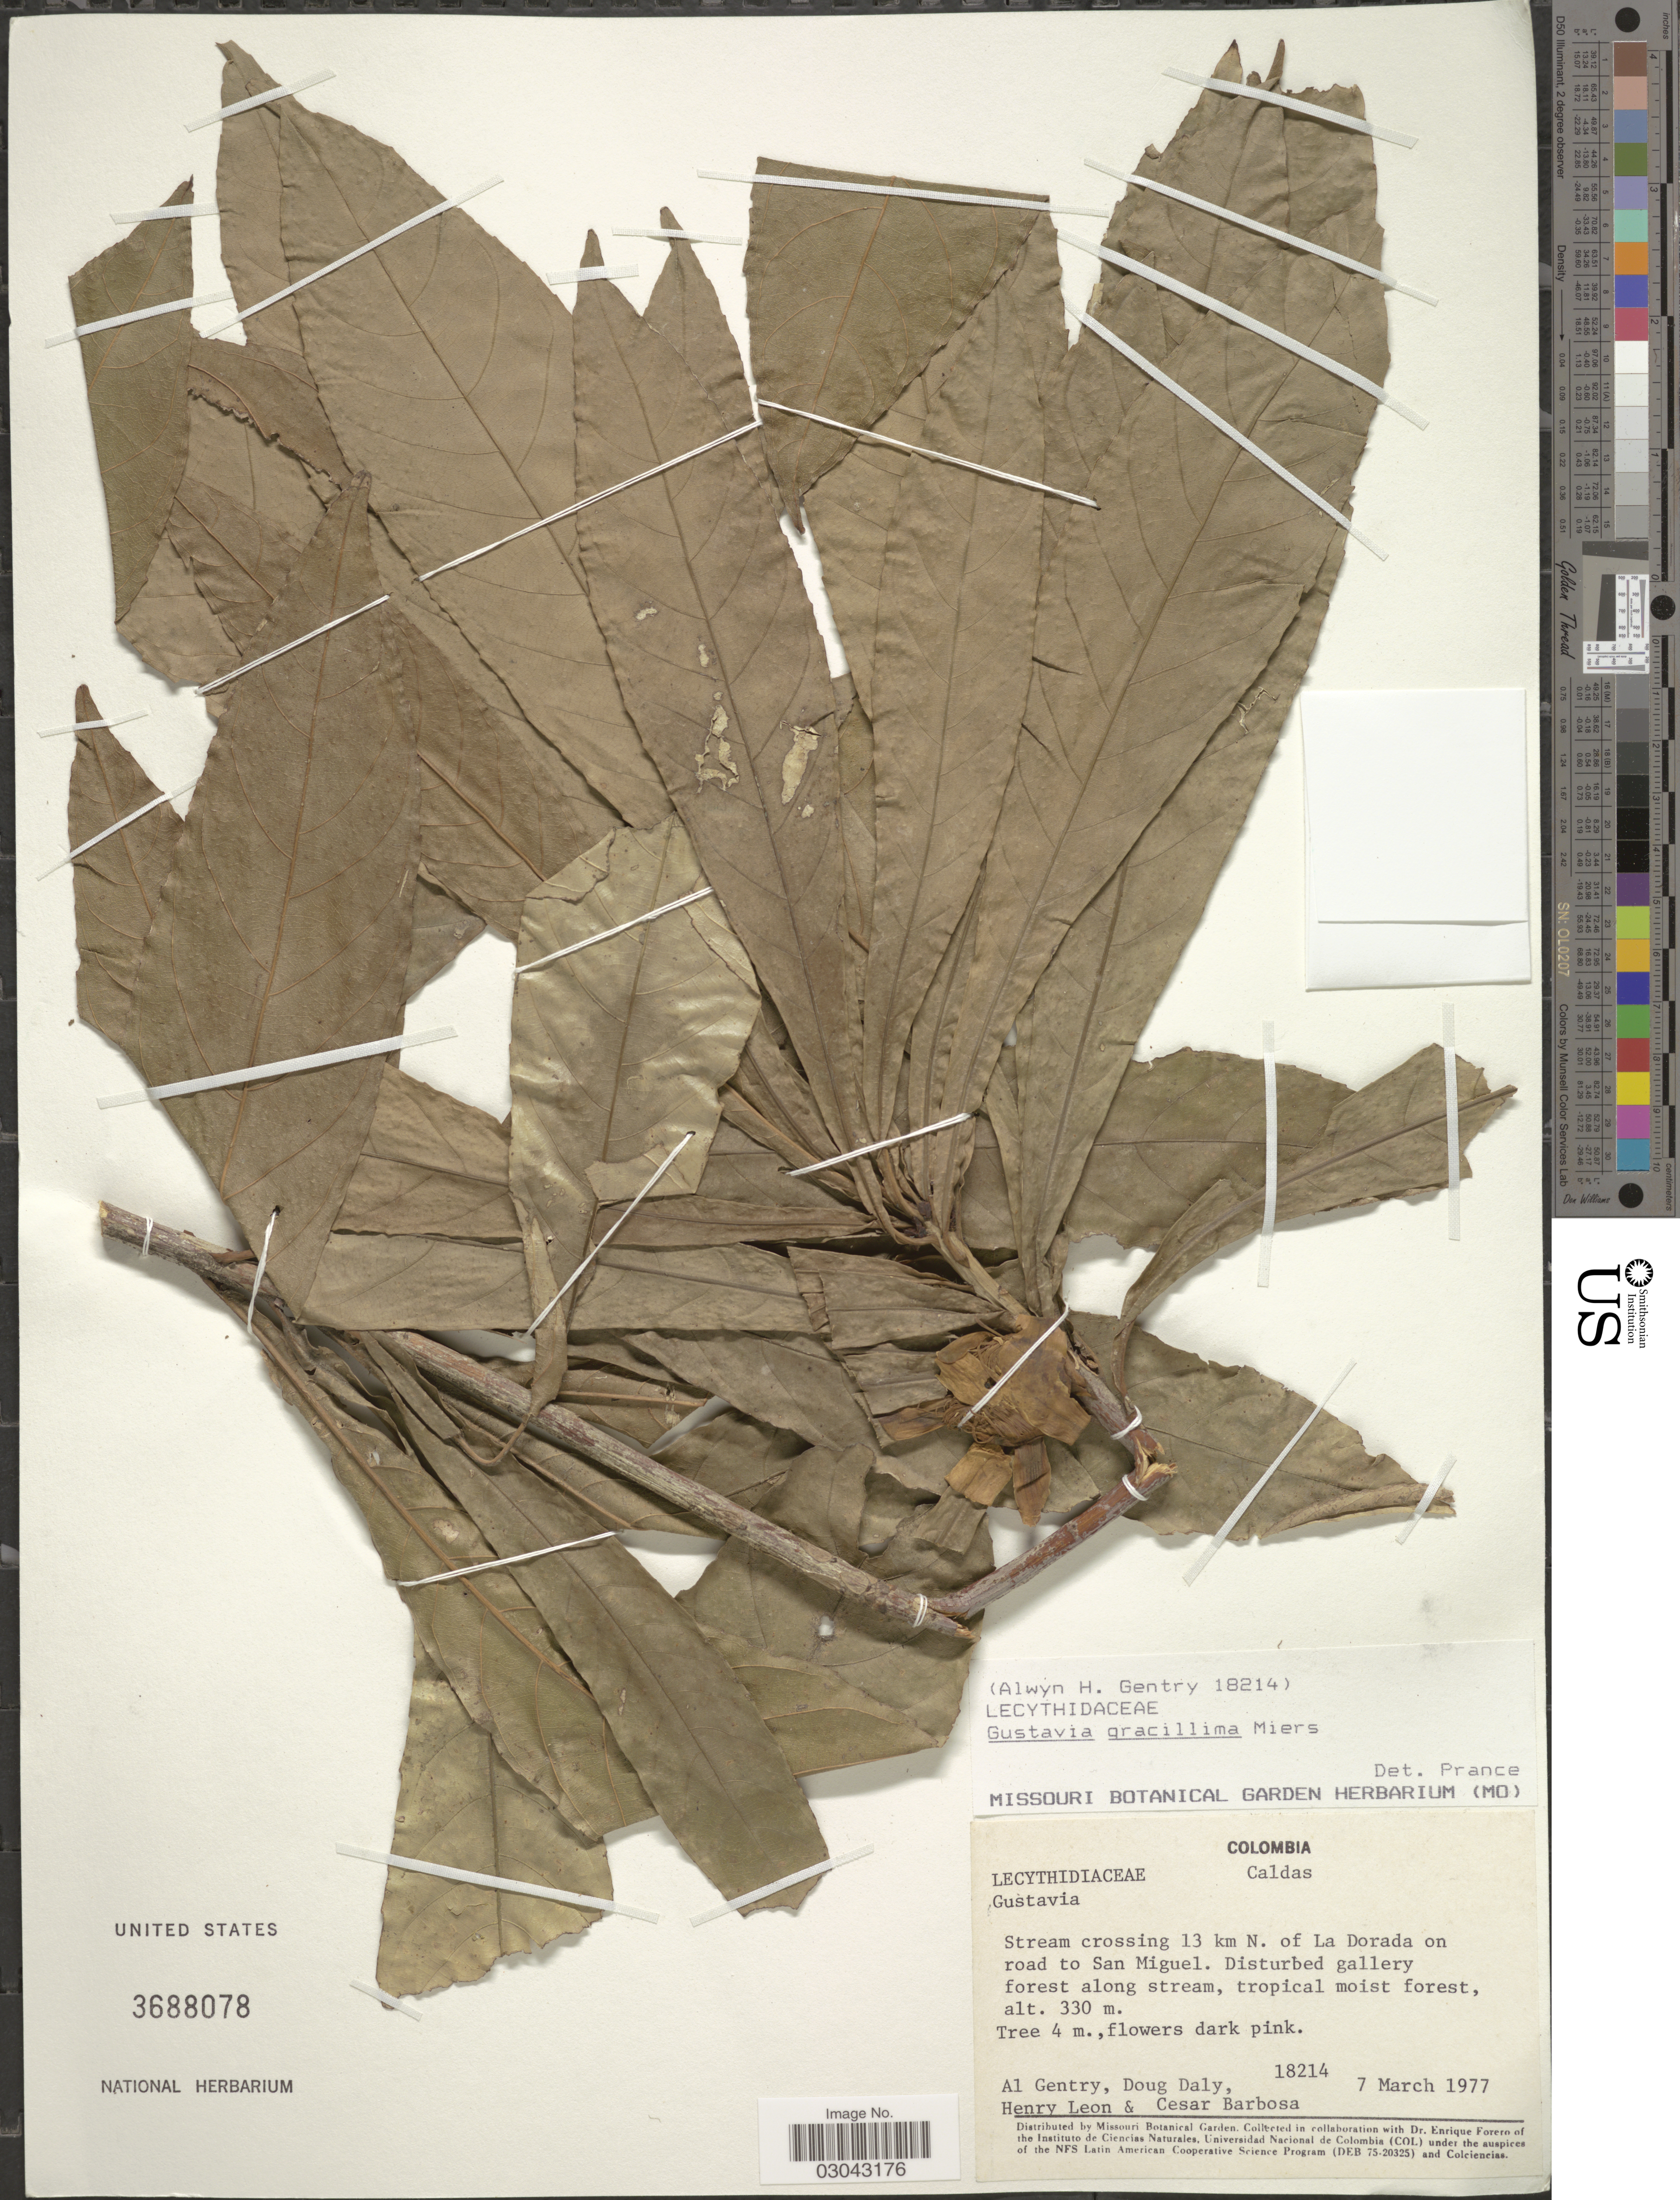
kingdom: Plantae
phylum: Tracheophyta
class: Magnoliopsida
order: Ericales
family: Lecythidaceae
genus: Gustavia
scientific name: Gustavia gracillima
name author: Miers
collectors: A. H. Gentry, D. C. Daly, Henry Leon & C. E. Barbosa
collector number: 18214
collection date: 1977-03-07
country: Colombia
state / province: Caldas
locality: Stream crossing 13 km N. of La Dorada on road to San Miguel.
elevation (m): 330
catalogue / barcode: US 3688078